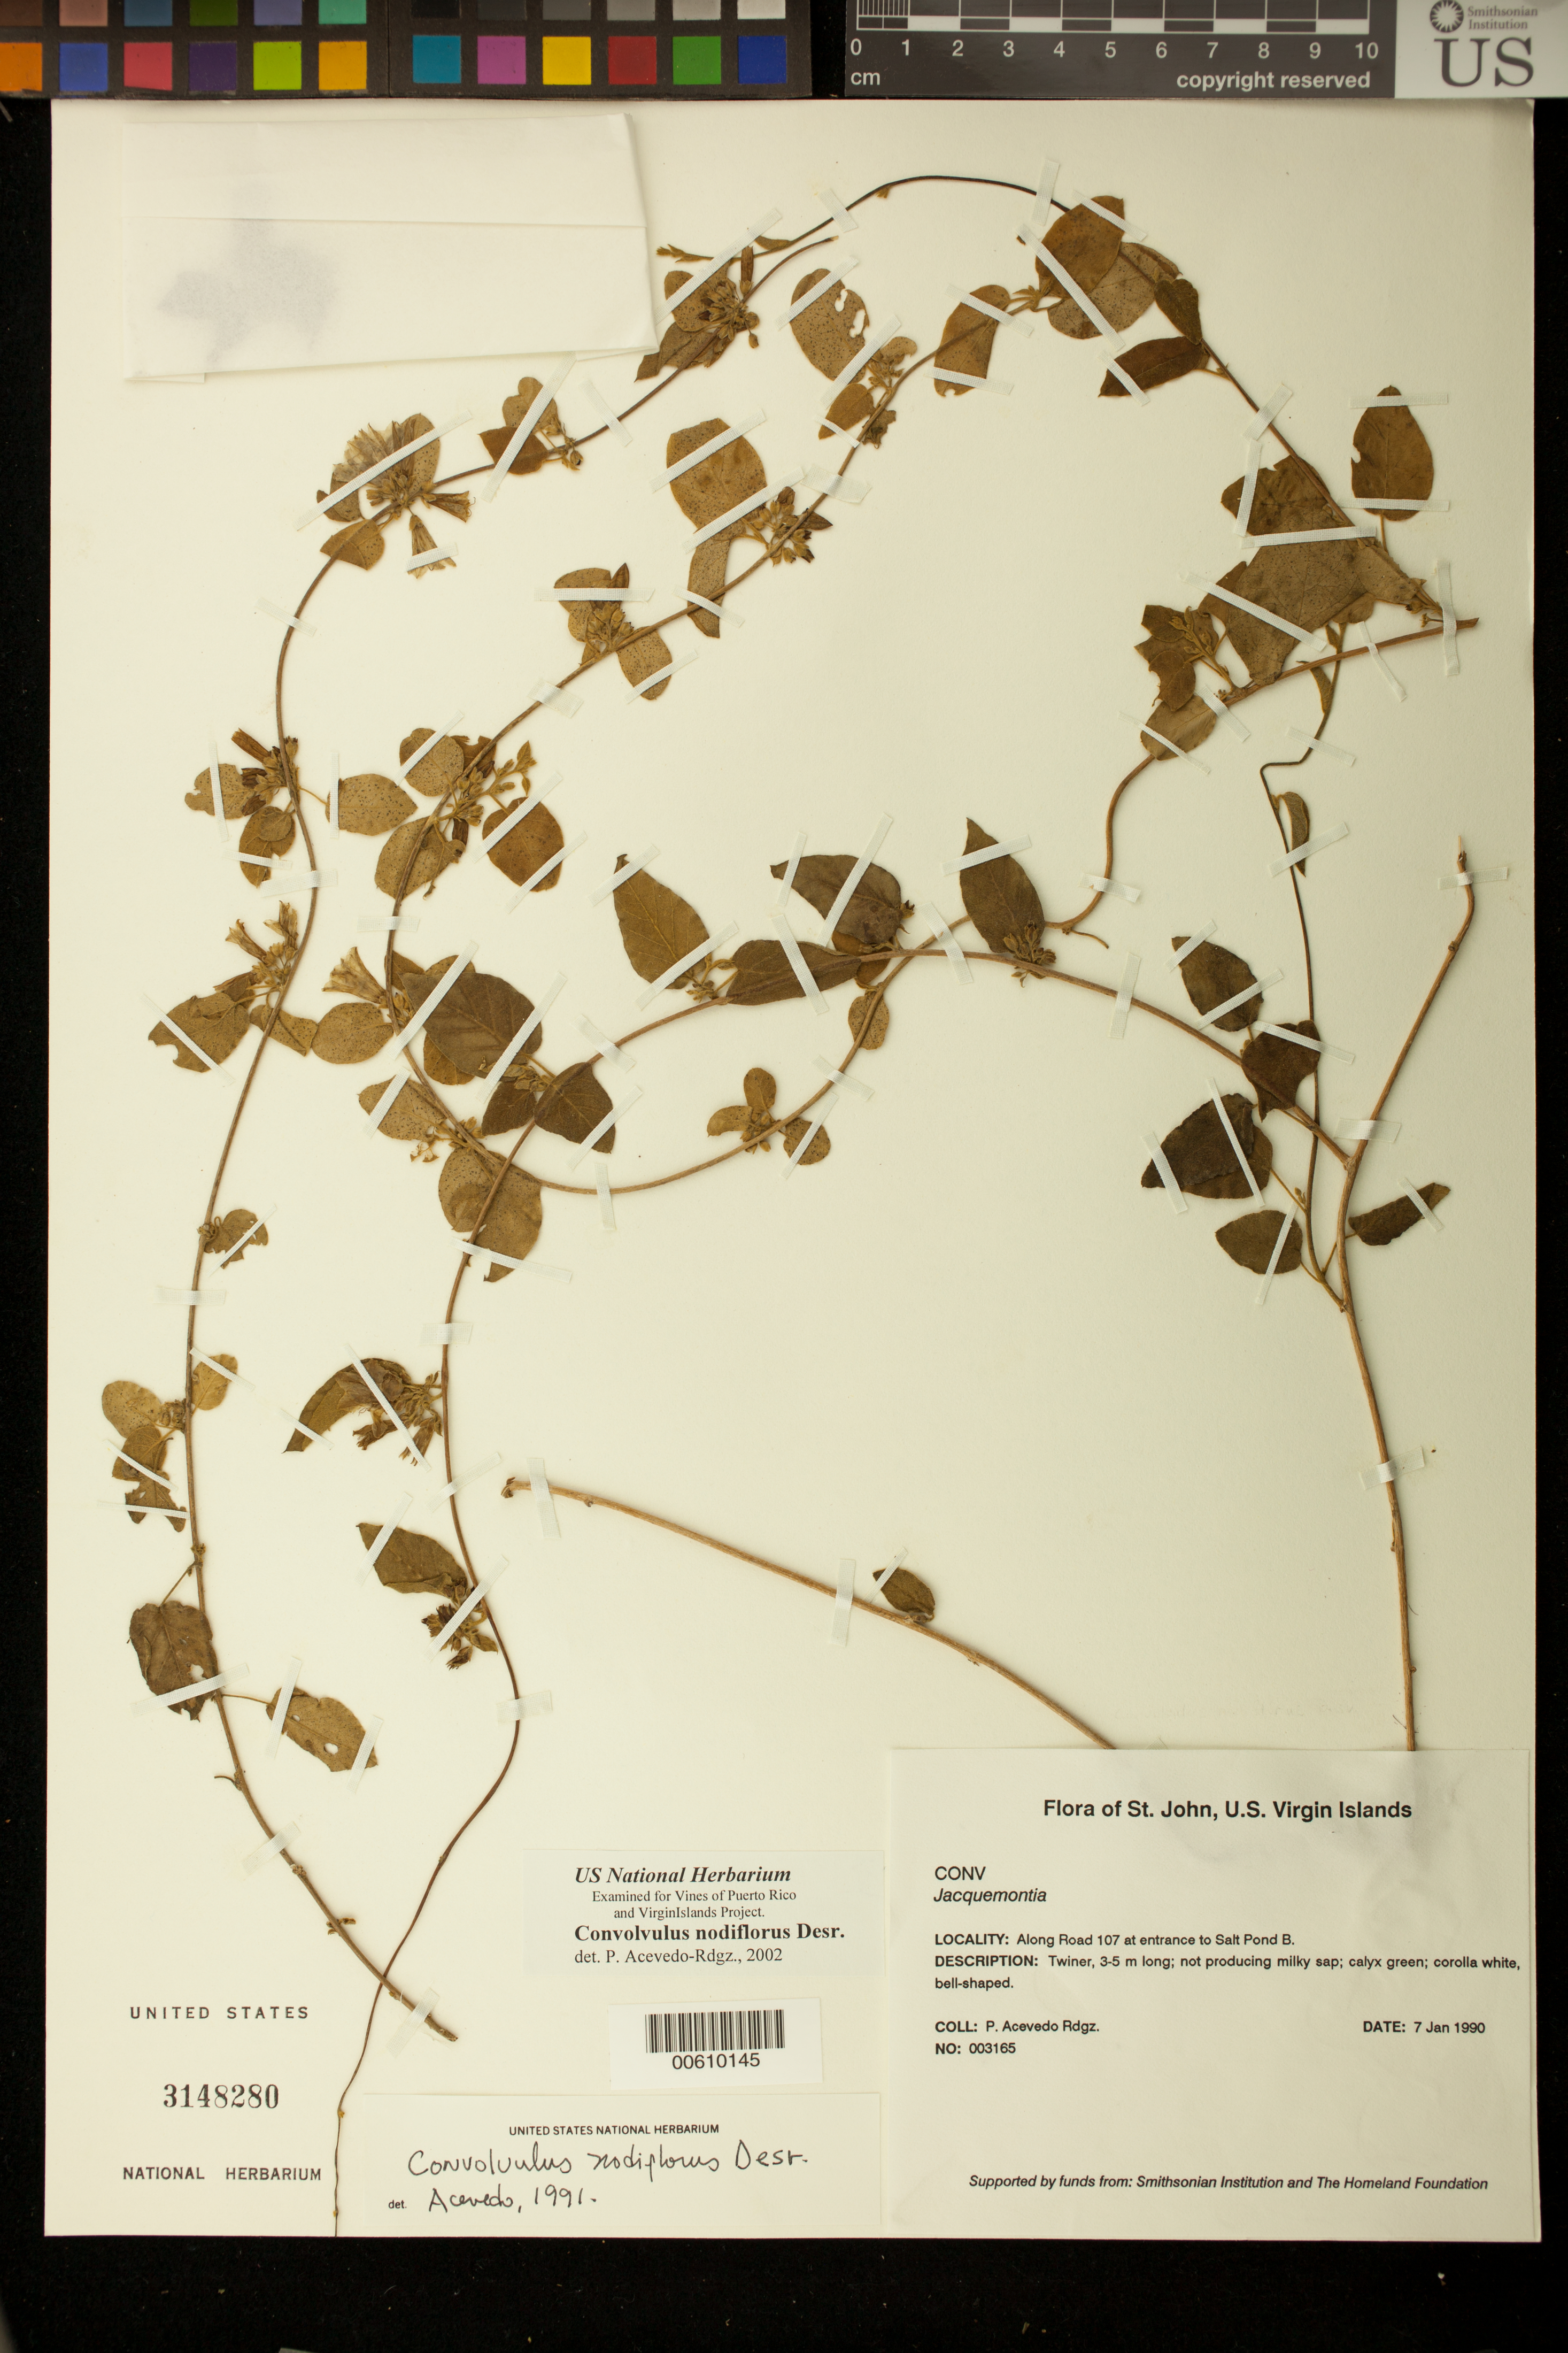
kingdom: Plantae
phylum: Tracheophyta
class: Magnoliopsida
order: Solanales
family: Convolvulaceae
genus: Convolvulus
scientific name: Convolvulus nodiflorus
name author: Desr.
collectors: P. Acevedo-Rodr.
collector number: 3165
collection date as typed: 07 Jan 1990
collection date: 1990-01-07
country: U.S. Virgin Islands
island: St. John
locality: Cruz Bay Quarter; along Road 107 at entrance to Salt Pond B.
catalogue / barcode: US 3148280